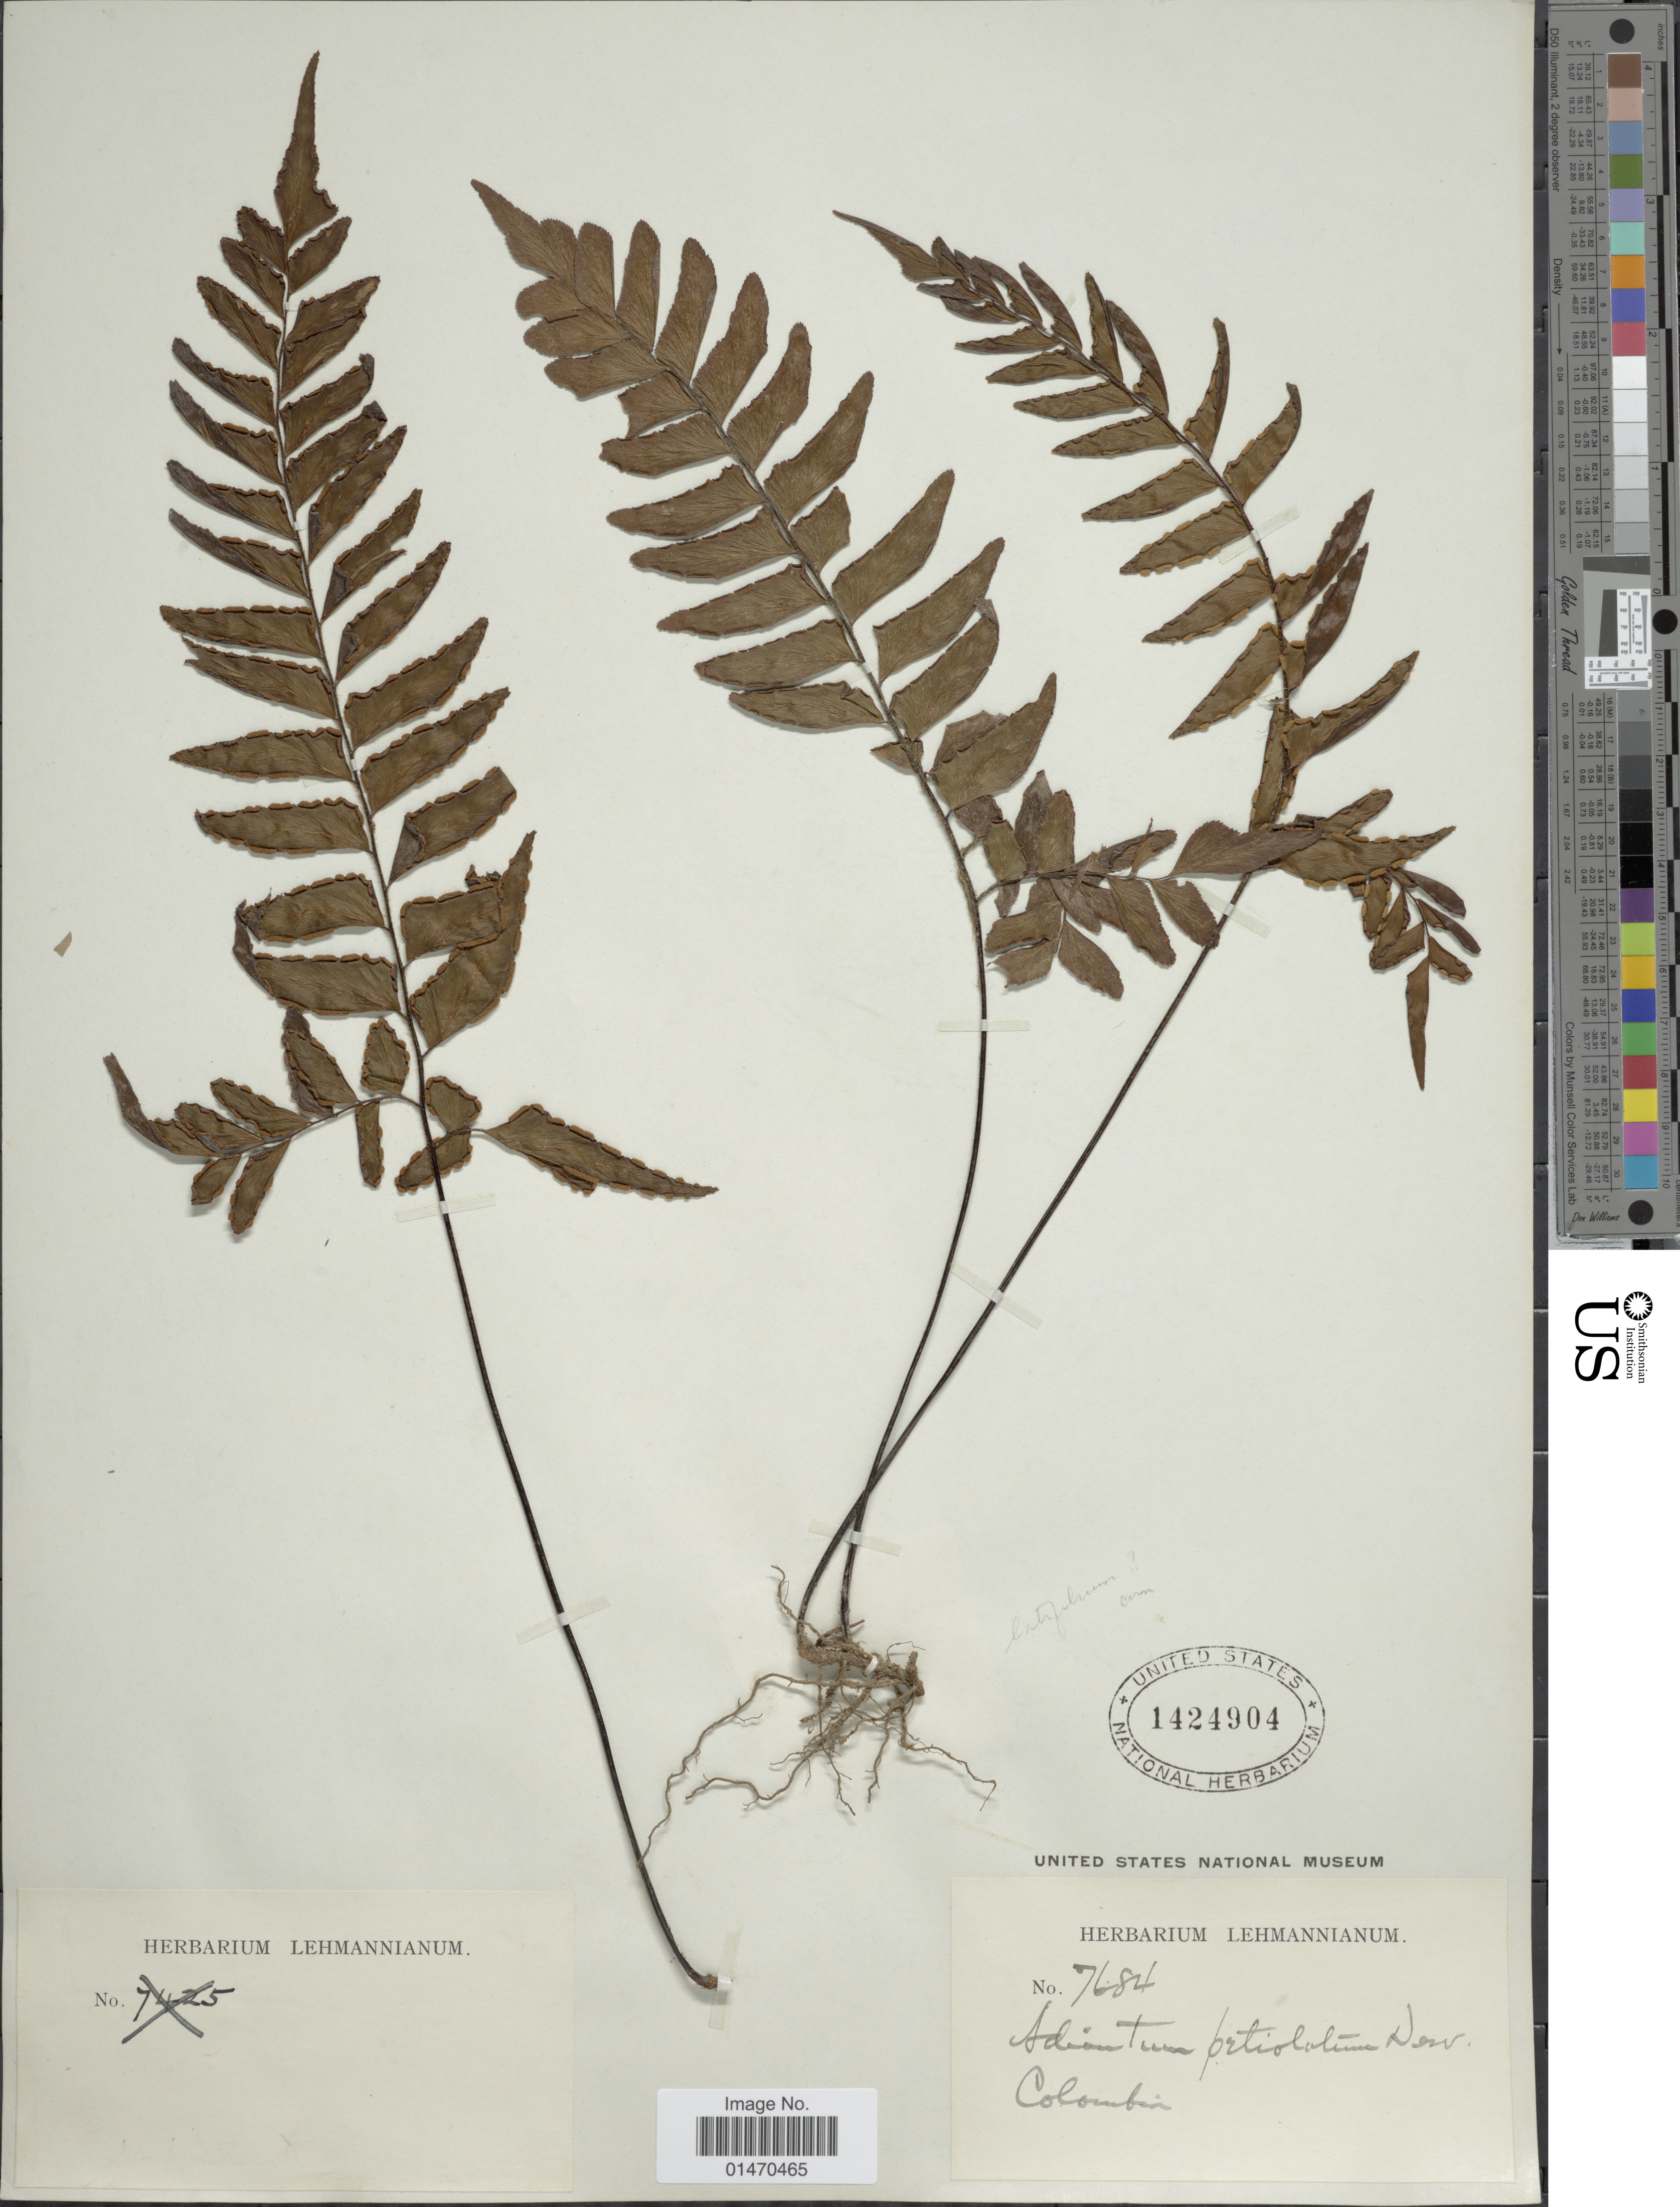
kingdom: Plantae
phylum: Tracheophyta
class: Polypodiopsida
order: Polypodiales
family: Pteridaceae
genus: Adiantum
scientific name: Adiantum latifolium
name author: Lam.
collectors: ex herb. Lehmannianum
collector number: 7684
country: Colombia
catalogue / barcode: US 1424904